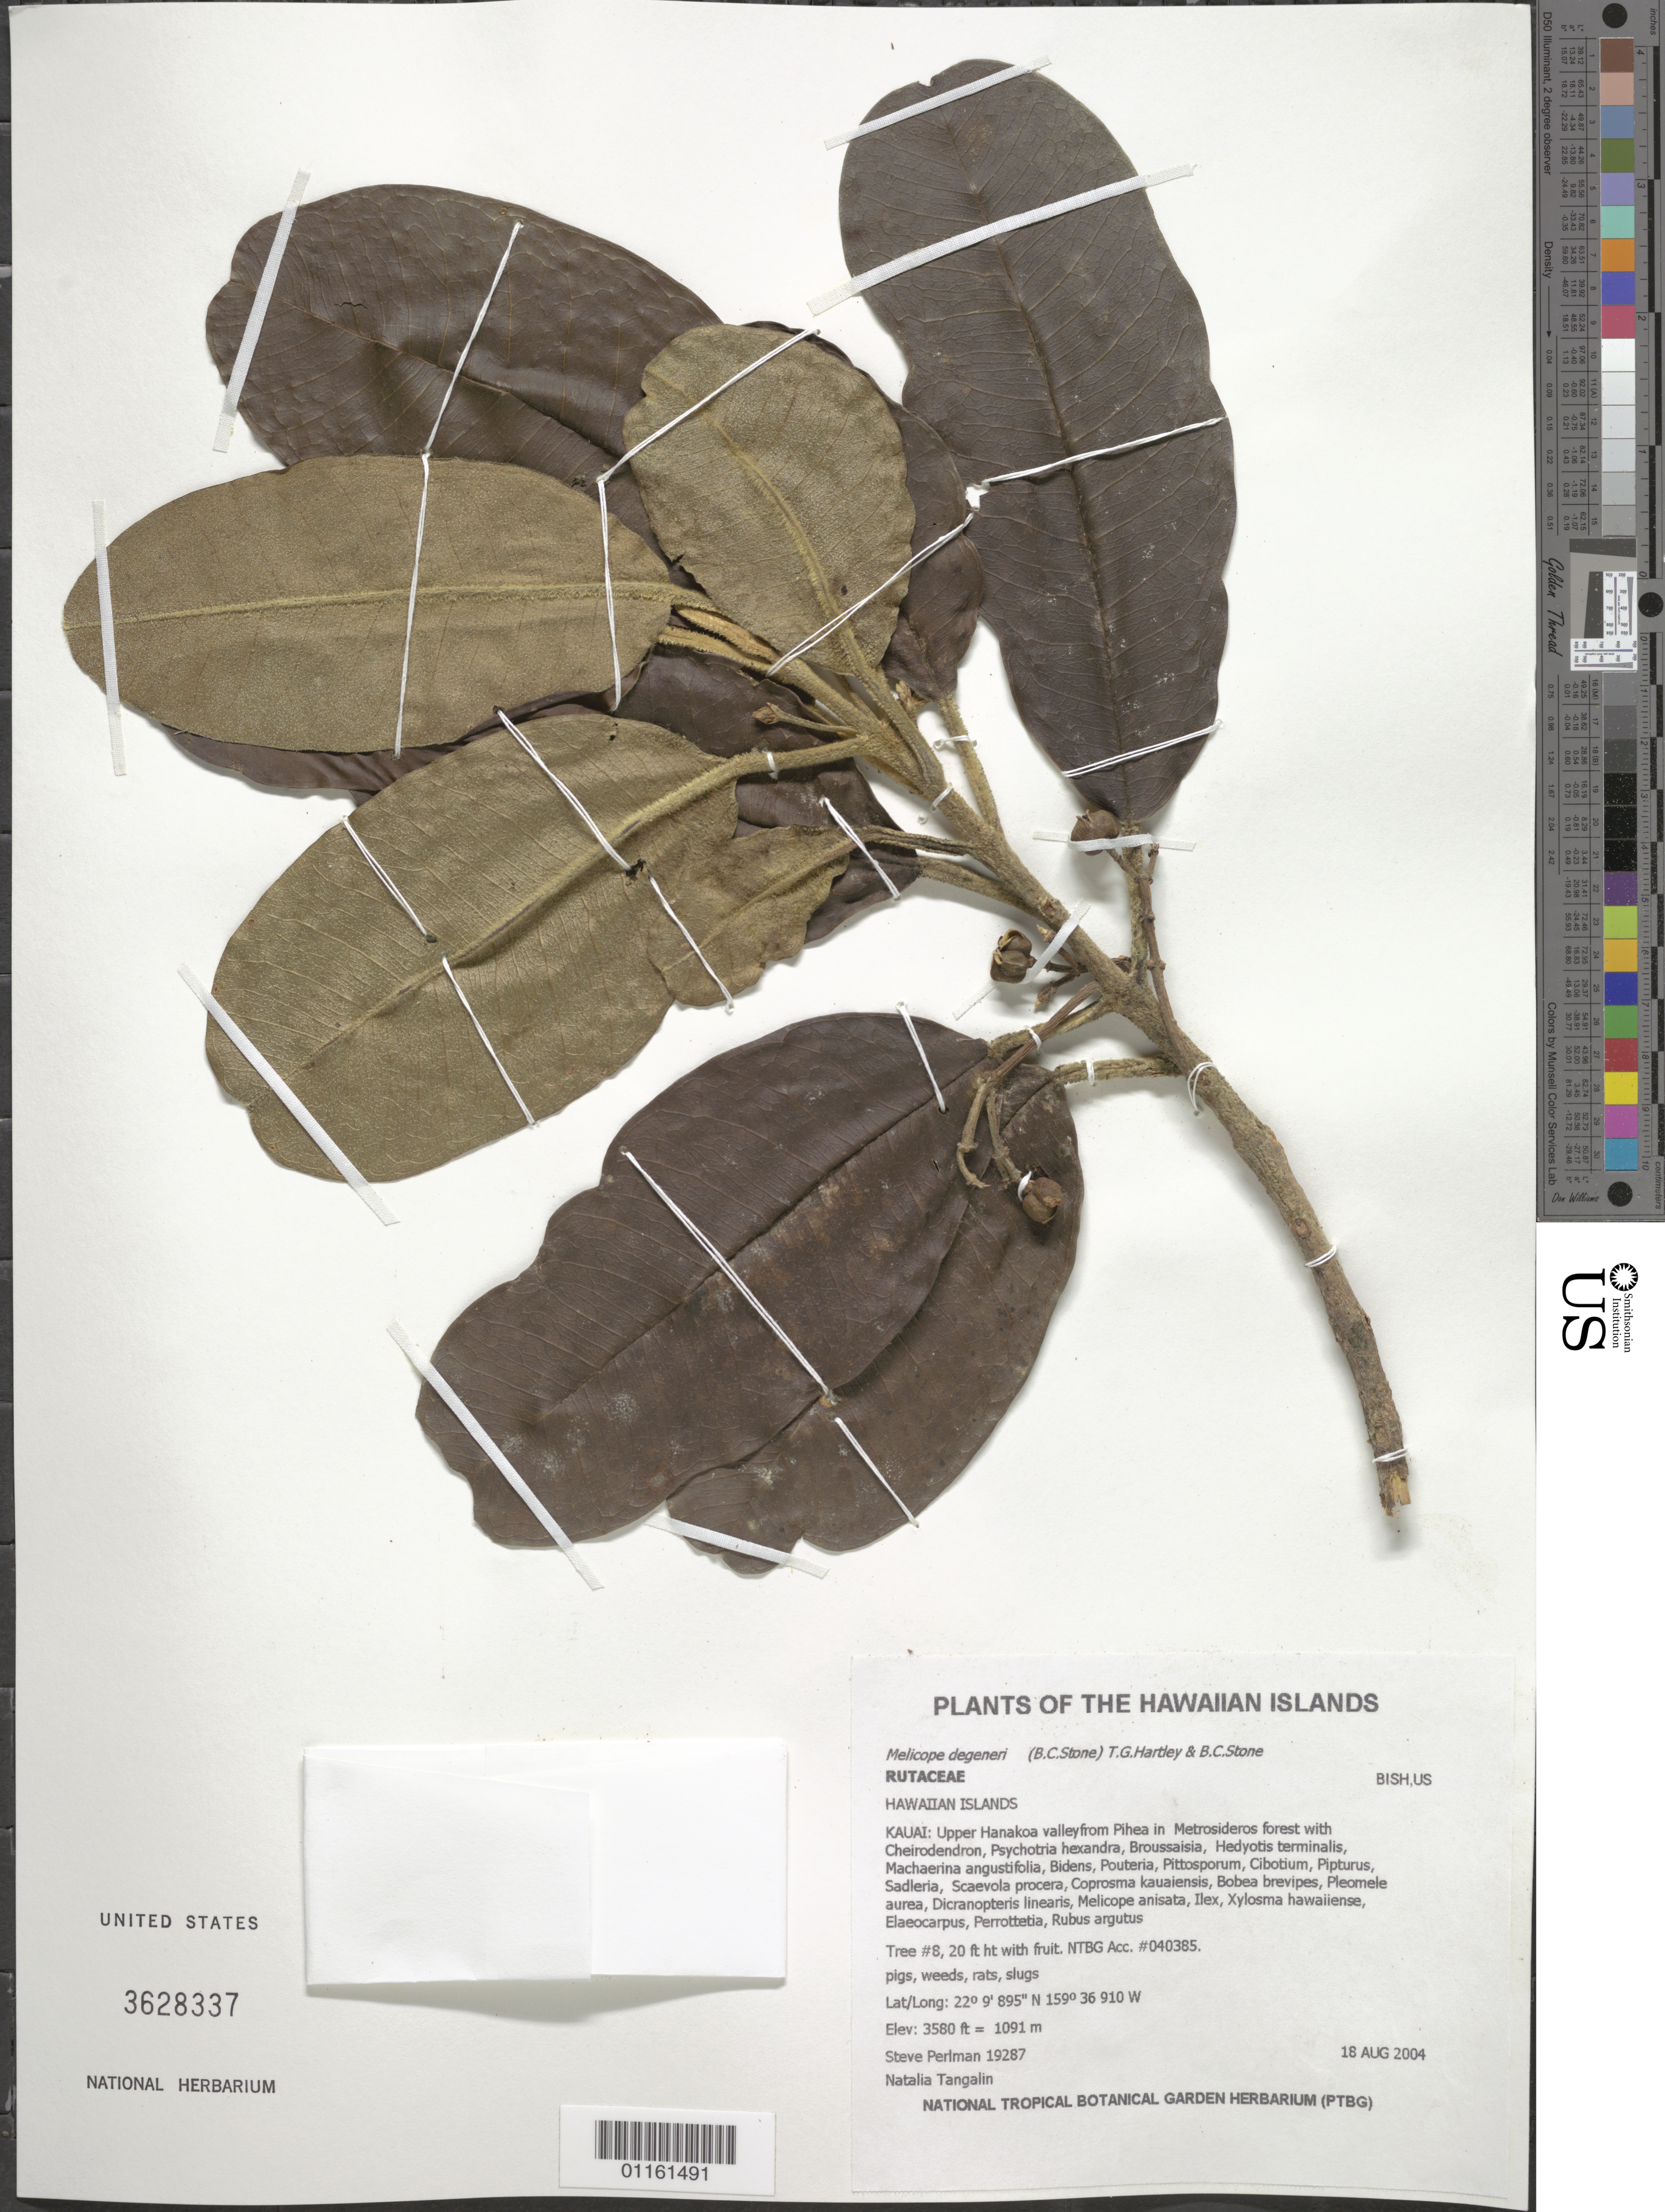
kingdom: Plantae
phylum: Tracheophyta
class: Magnoliopsida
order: Sapindales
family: Rutaceae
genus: Melicope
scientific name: Melicope degeneri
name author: (B.C. Stone) T.G. Hartley & B.C. Stone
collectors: S. P. Perlman & N. Tangalin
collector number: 19287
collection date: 2004-08-18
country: United States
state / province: Hawaii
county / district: Kauai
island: Kaua'i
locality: Kauai, Upper Hanakoa valley from Pihea.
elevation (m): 1091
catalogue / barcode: US 3628337